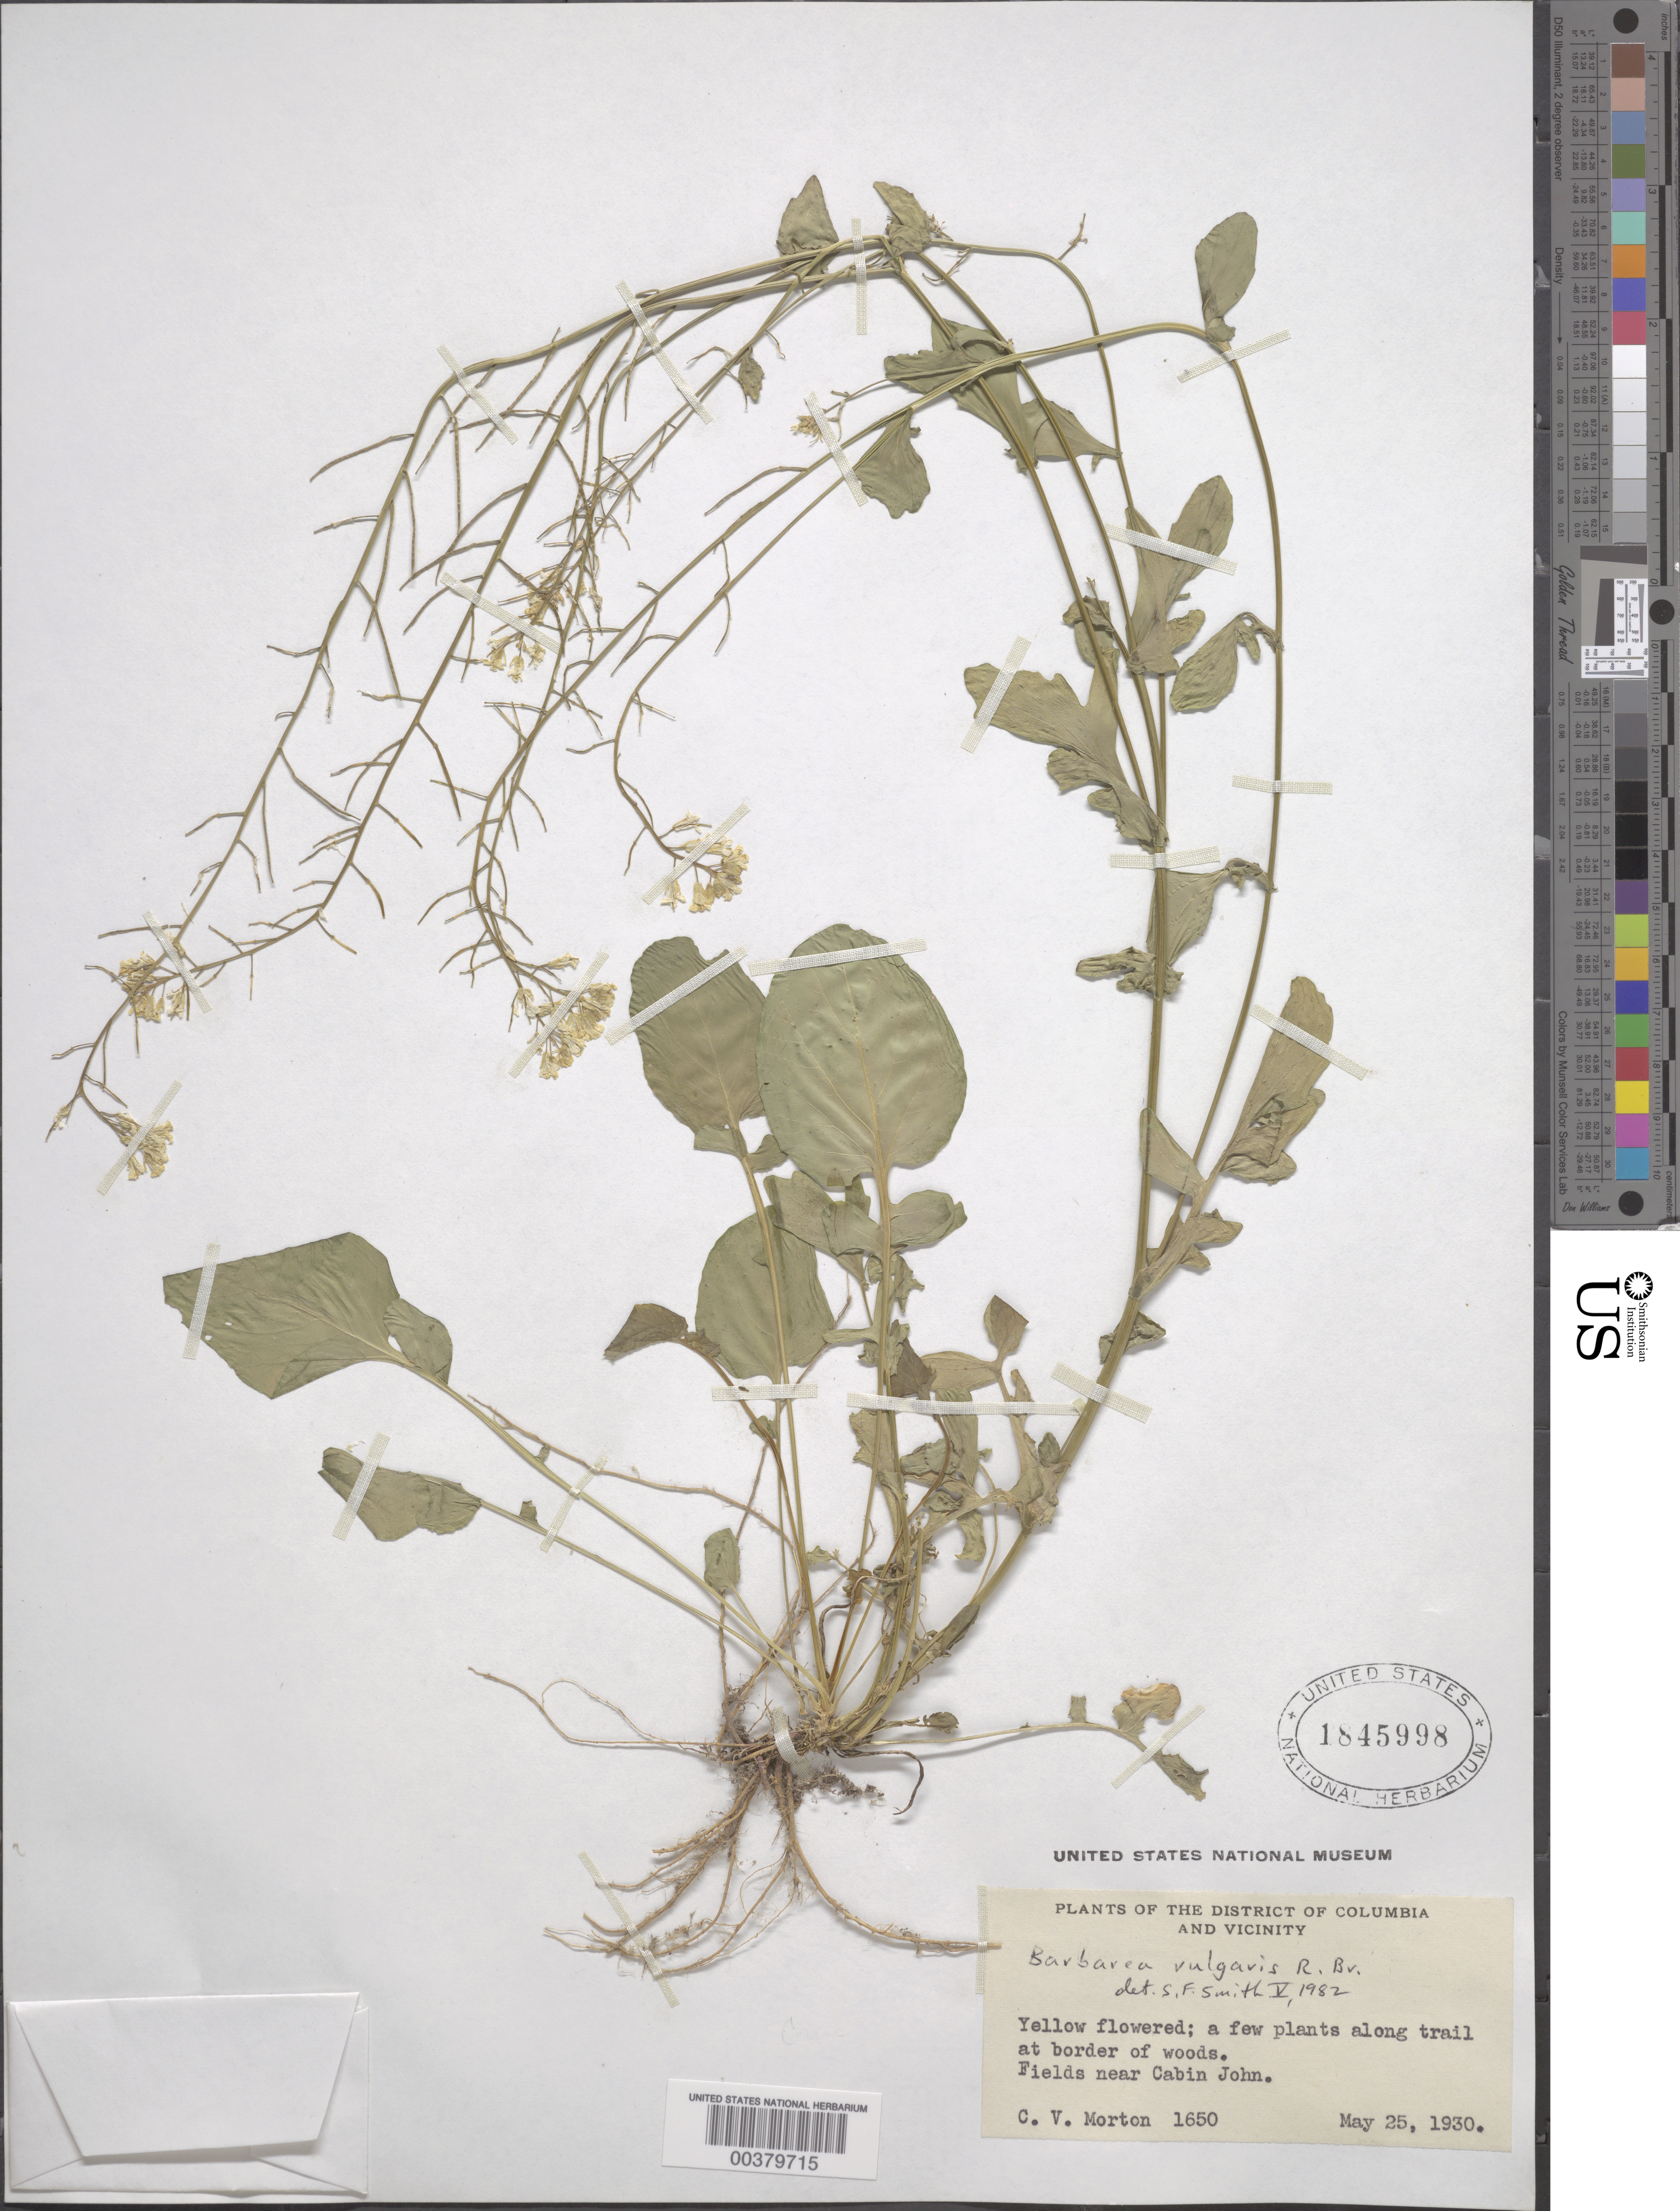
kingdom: Plantae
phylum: Tracheophyta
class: Magnoliopsida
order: Brassicales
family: Brassicaceae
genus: Barbarea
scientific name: Barbarea vulgaris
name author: W.T. Aiton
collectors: C. V. Morton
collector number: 1650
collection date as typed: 25 May 1930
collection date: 1930-05-25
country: United States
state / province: Maryland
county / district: Montgomery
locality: Cabin John vicinity C. & O. Canal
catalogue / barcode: US 1845998